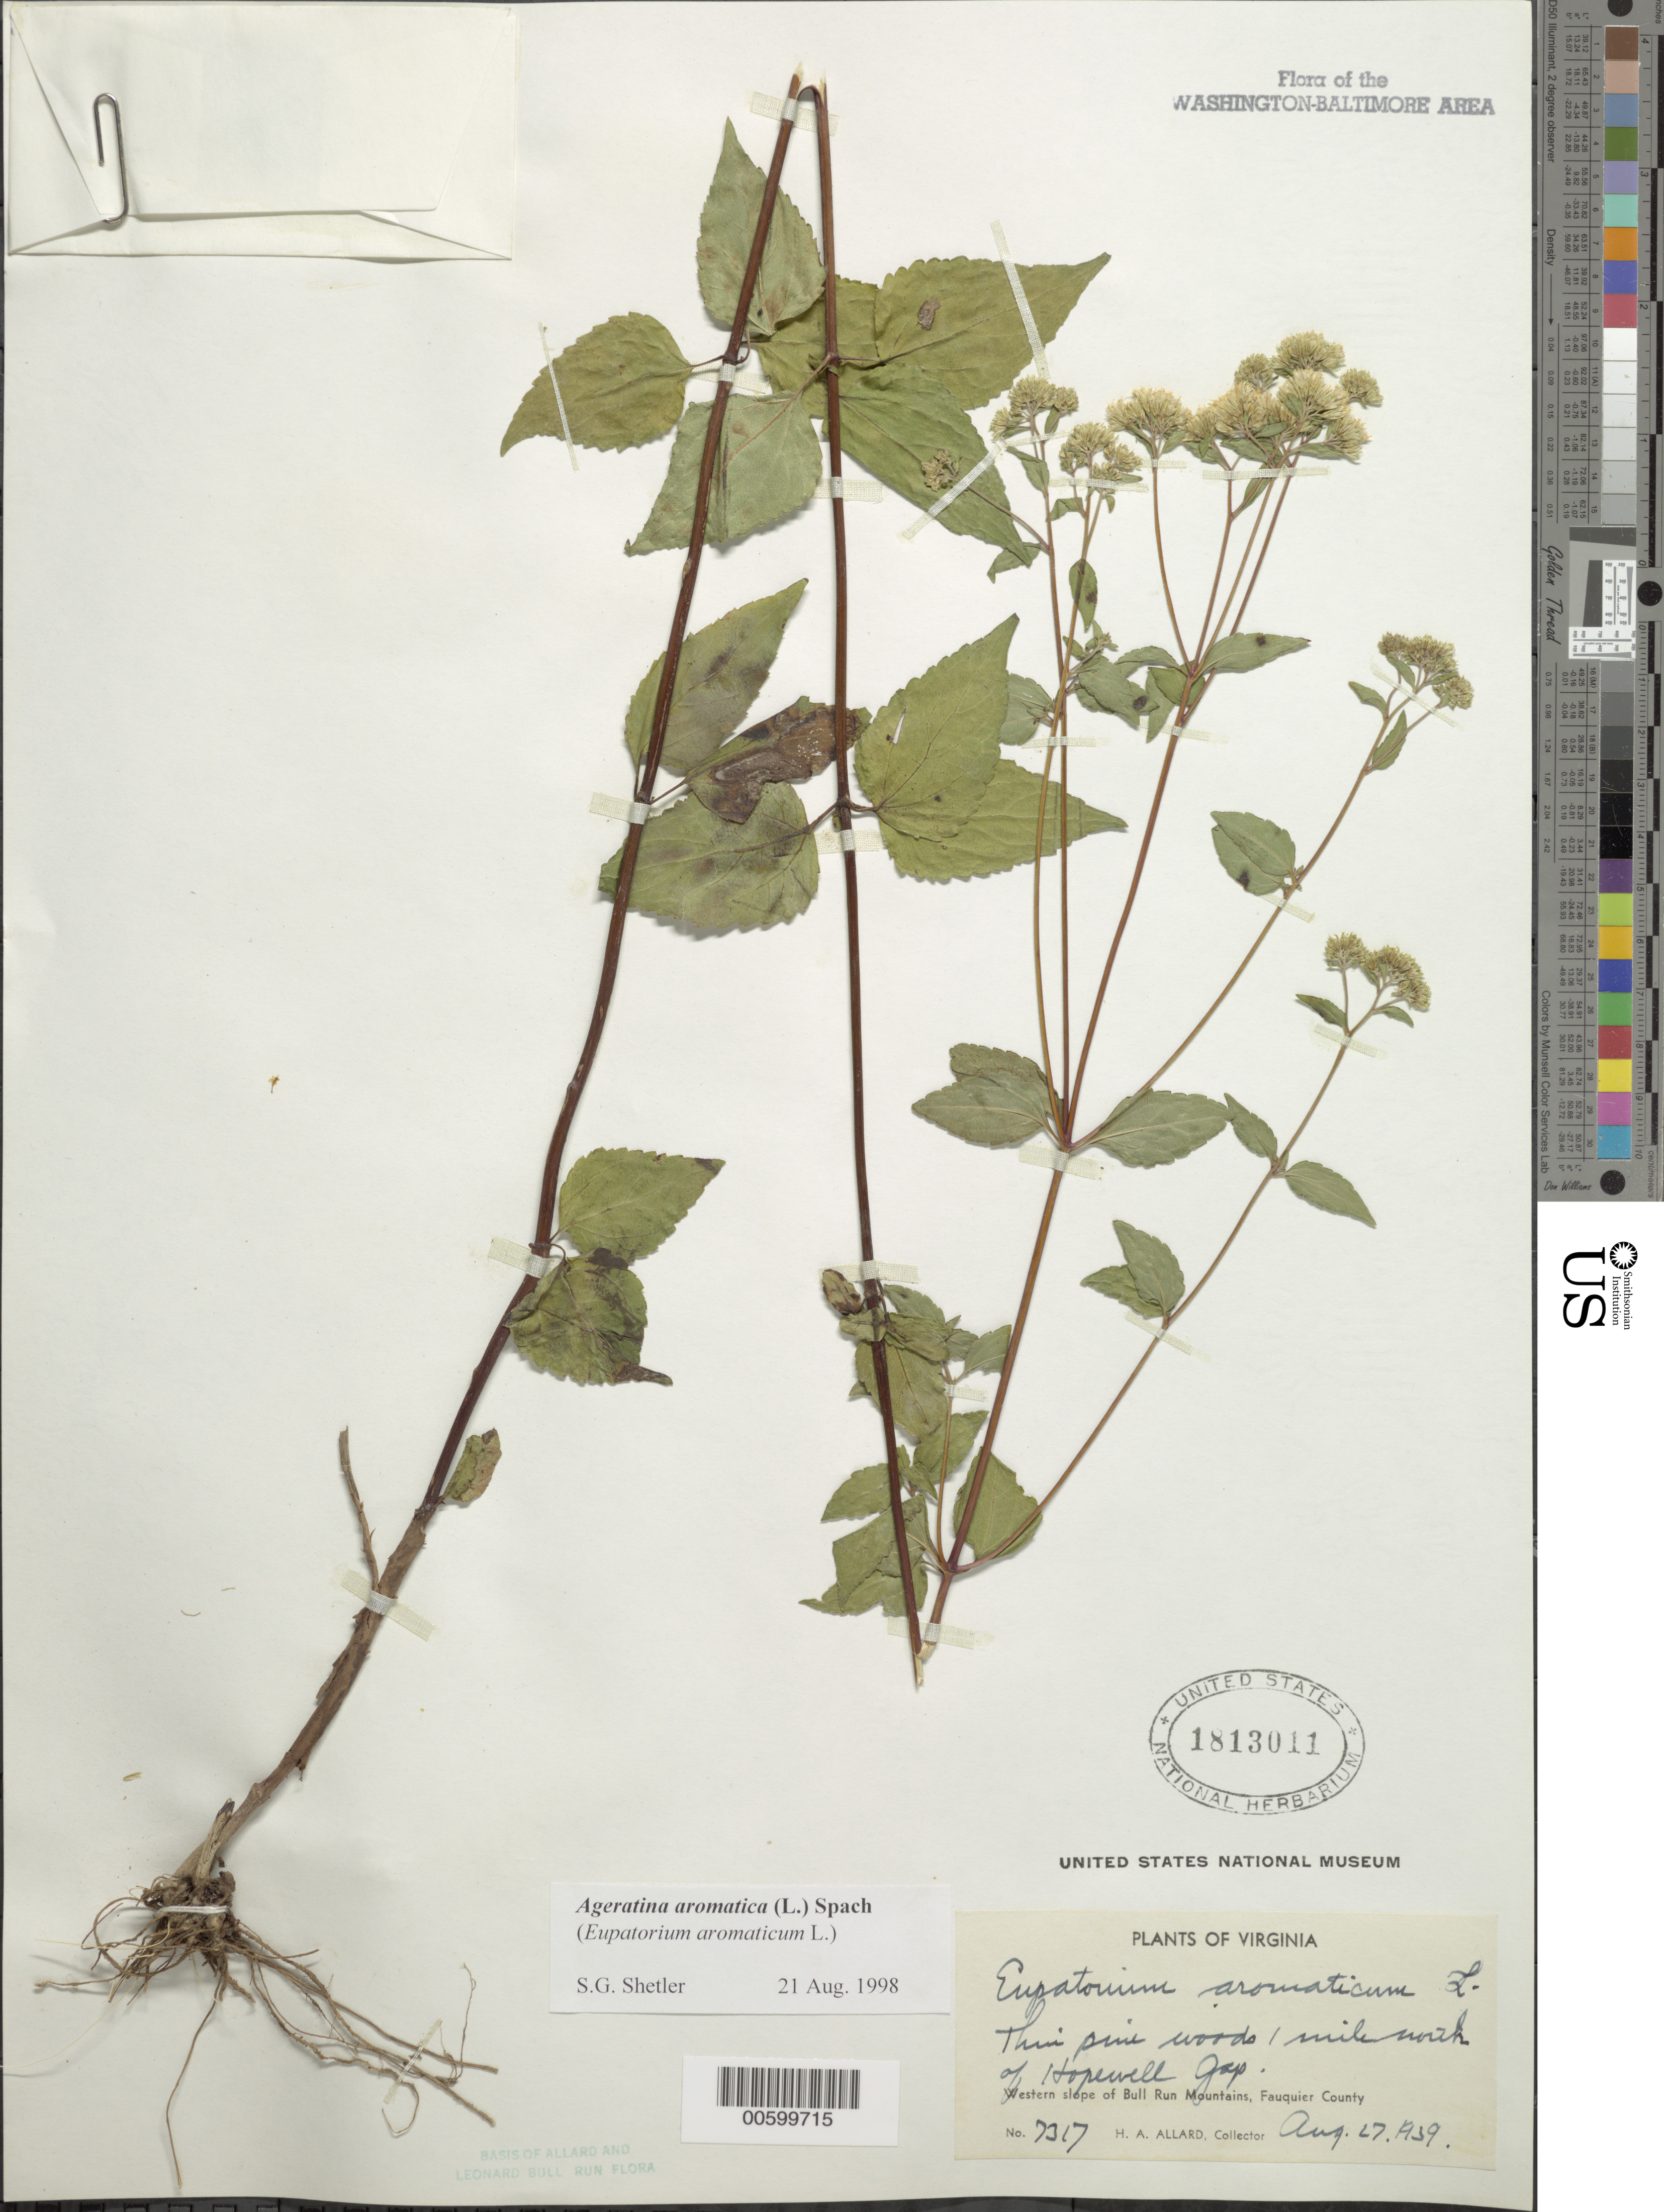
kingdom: Plantae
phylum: Tracheophyta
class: Magnoliopsida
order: Asterales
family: Asteraceae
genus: Ageratina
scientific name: Ageratina aromatica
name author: (L.) Spach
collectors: H. A. Allard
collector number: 7317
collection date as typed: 27 Aug 1939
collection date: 1939-08-27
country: United States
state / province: Virginia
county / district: Fauquier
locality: Western slope of bull run mountains, n of hopewell gap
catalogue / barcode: US 1813011